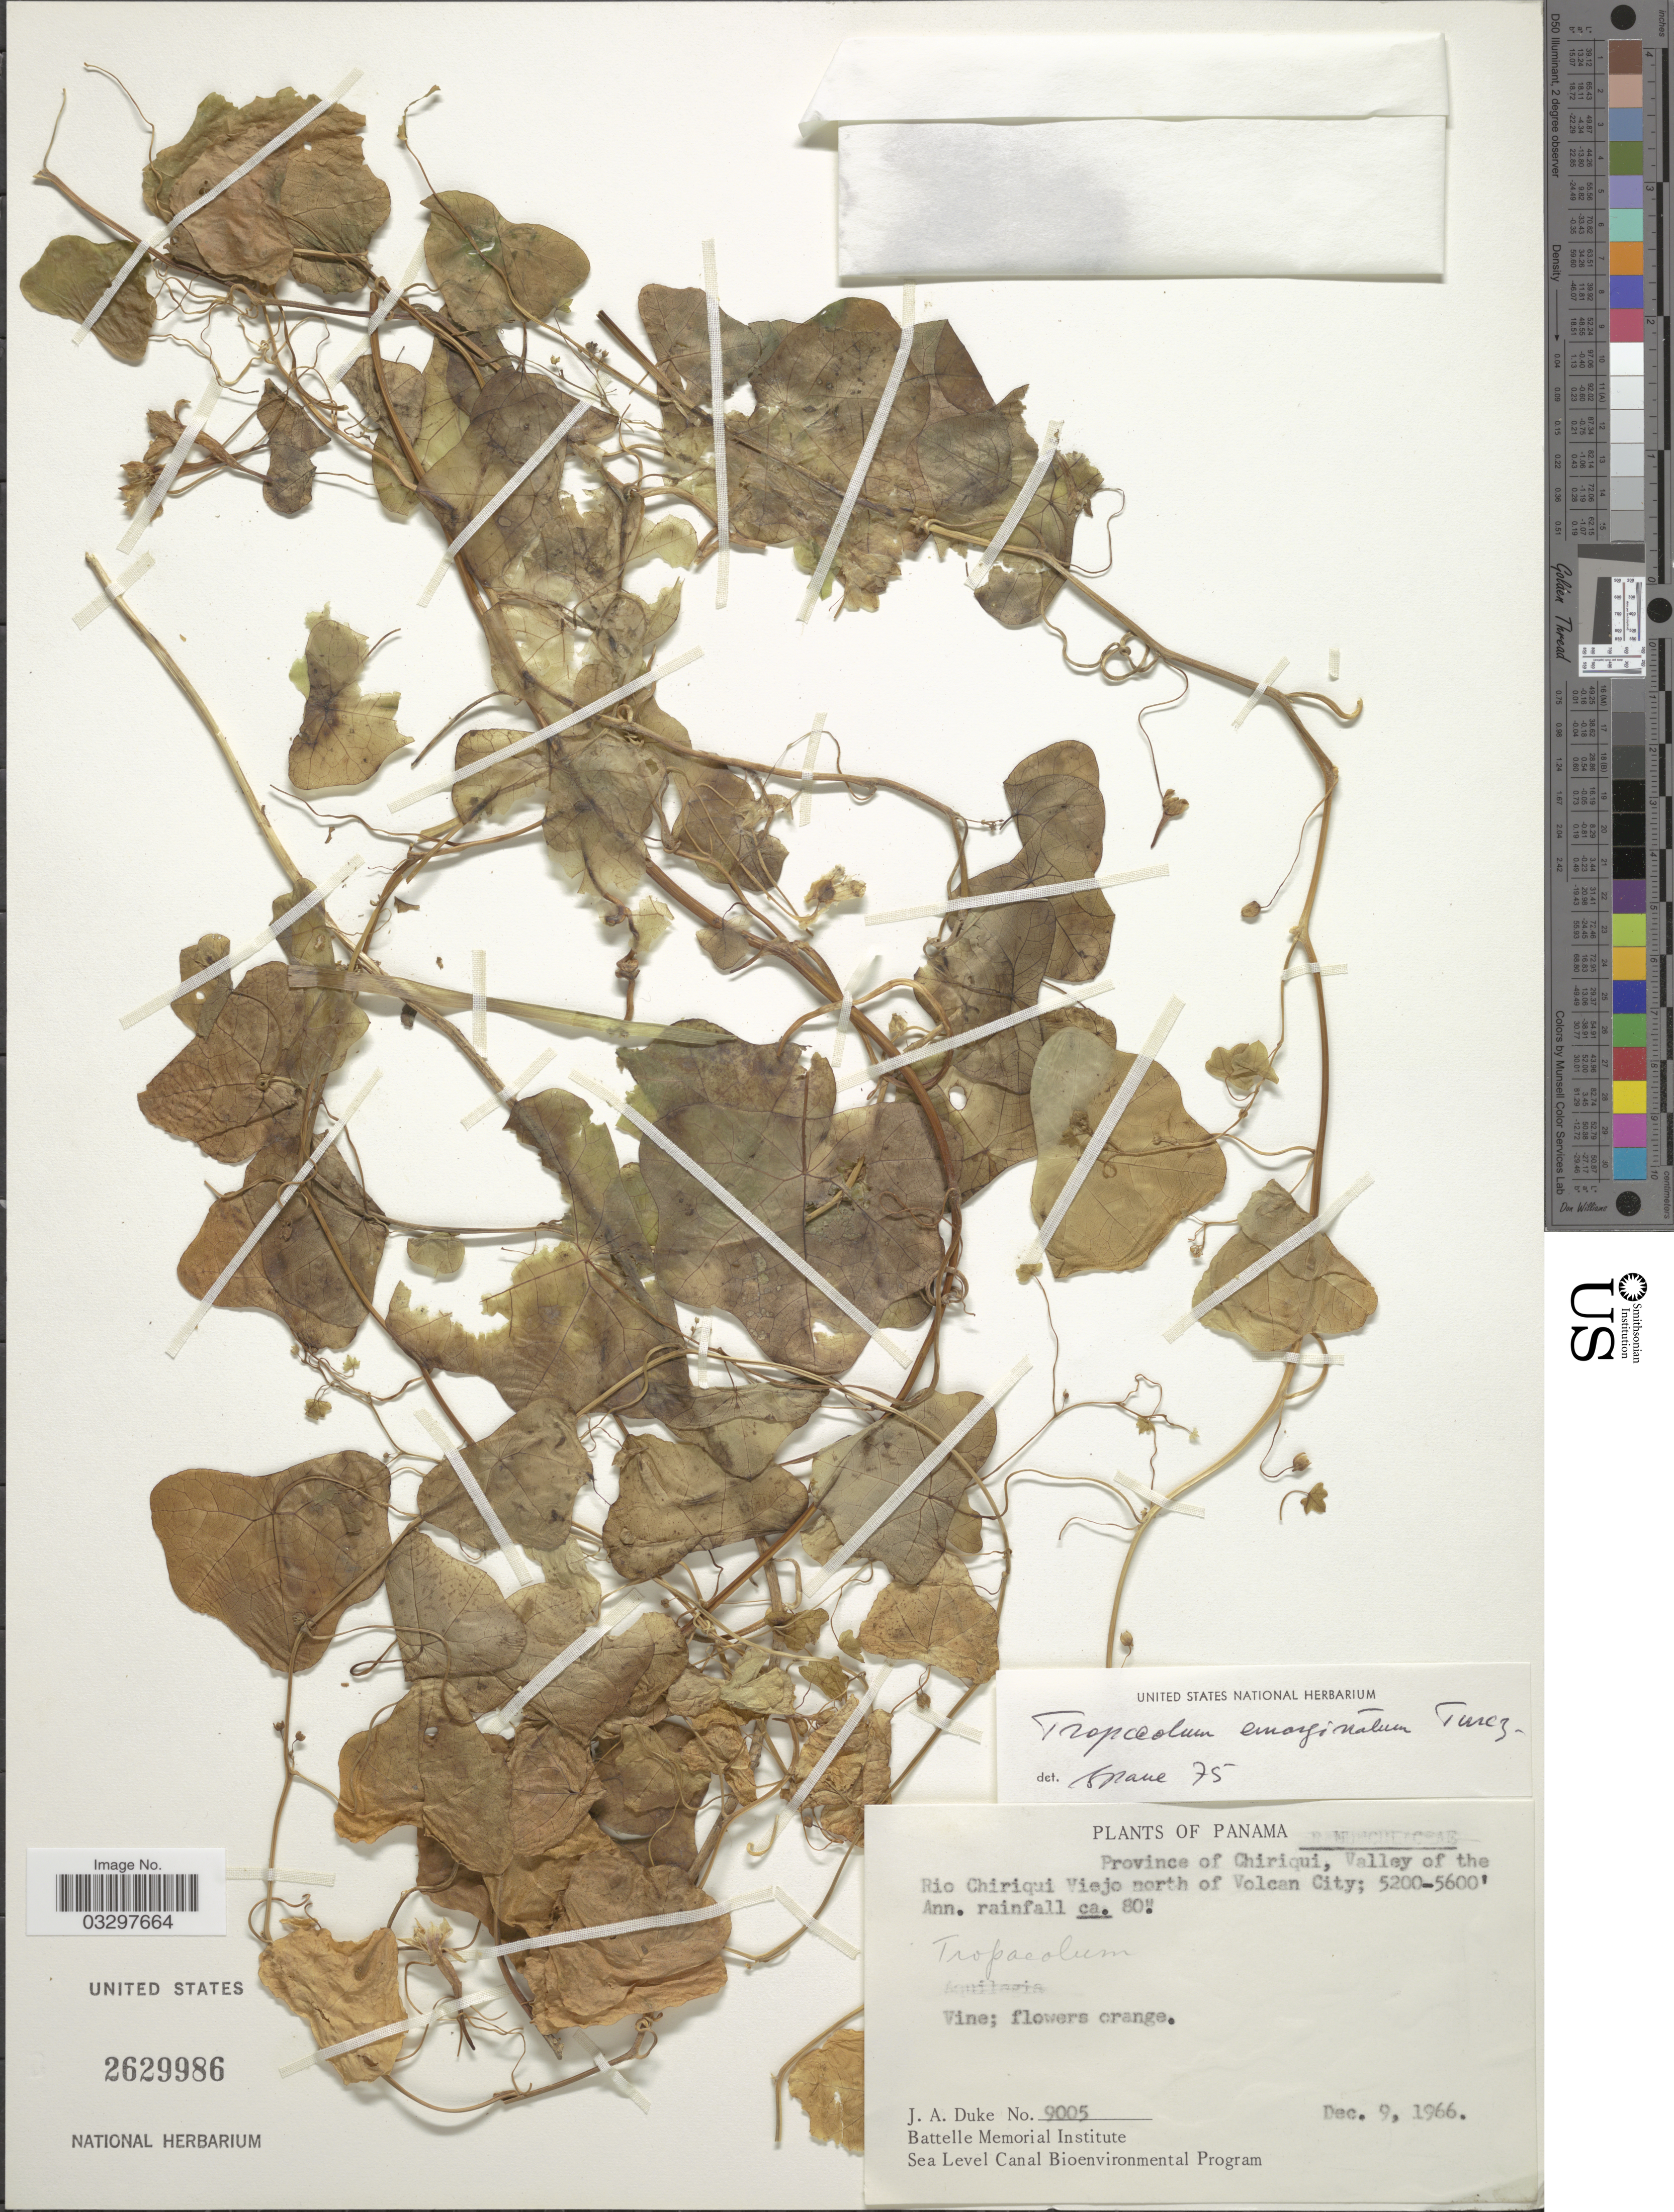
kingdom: Plantae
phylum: Tracheophyta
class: Magnoliopsida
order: Brassicales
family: Tropaeolaceae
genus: Tropaeolum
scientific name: Tropaeolum emarginatum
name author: Turcz.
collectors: J. A. Duke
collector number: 9005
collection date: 1966-12-09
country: Panama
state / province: Chiriqui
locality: Province of Chiriqui, Valley of the Rio Chiriqui Viejo north of Volcan City.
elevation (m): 1585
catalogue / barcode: US 2629986